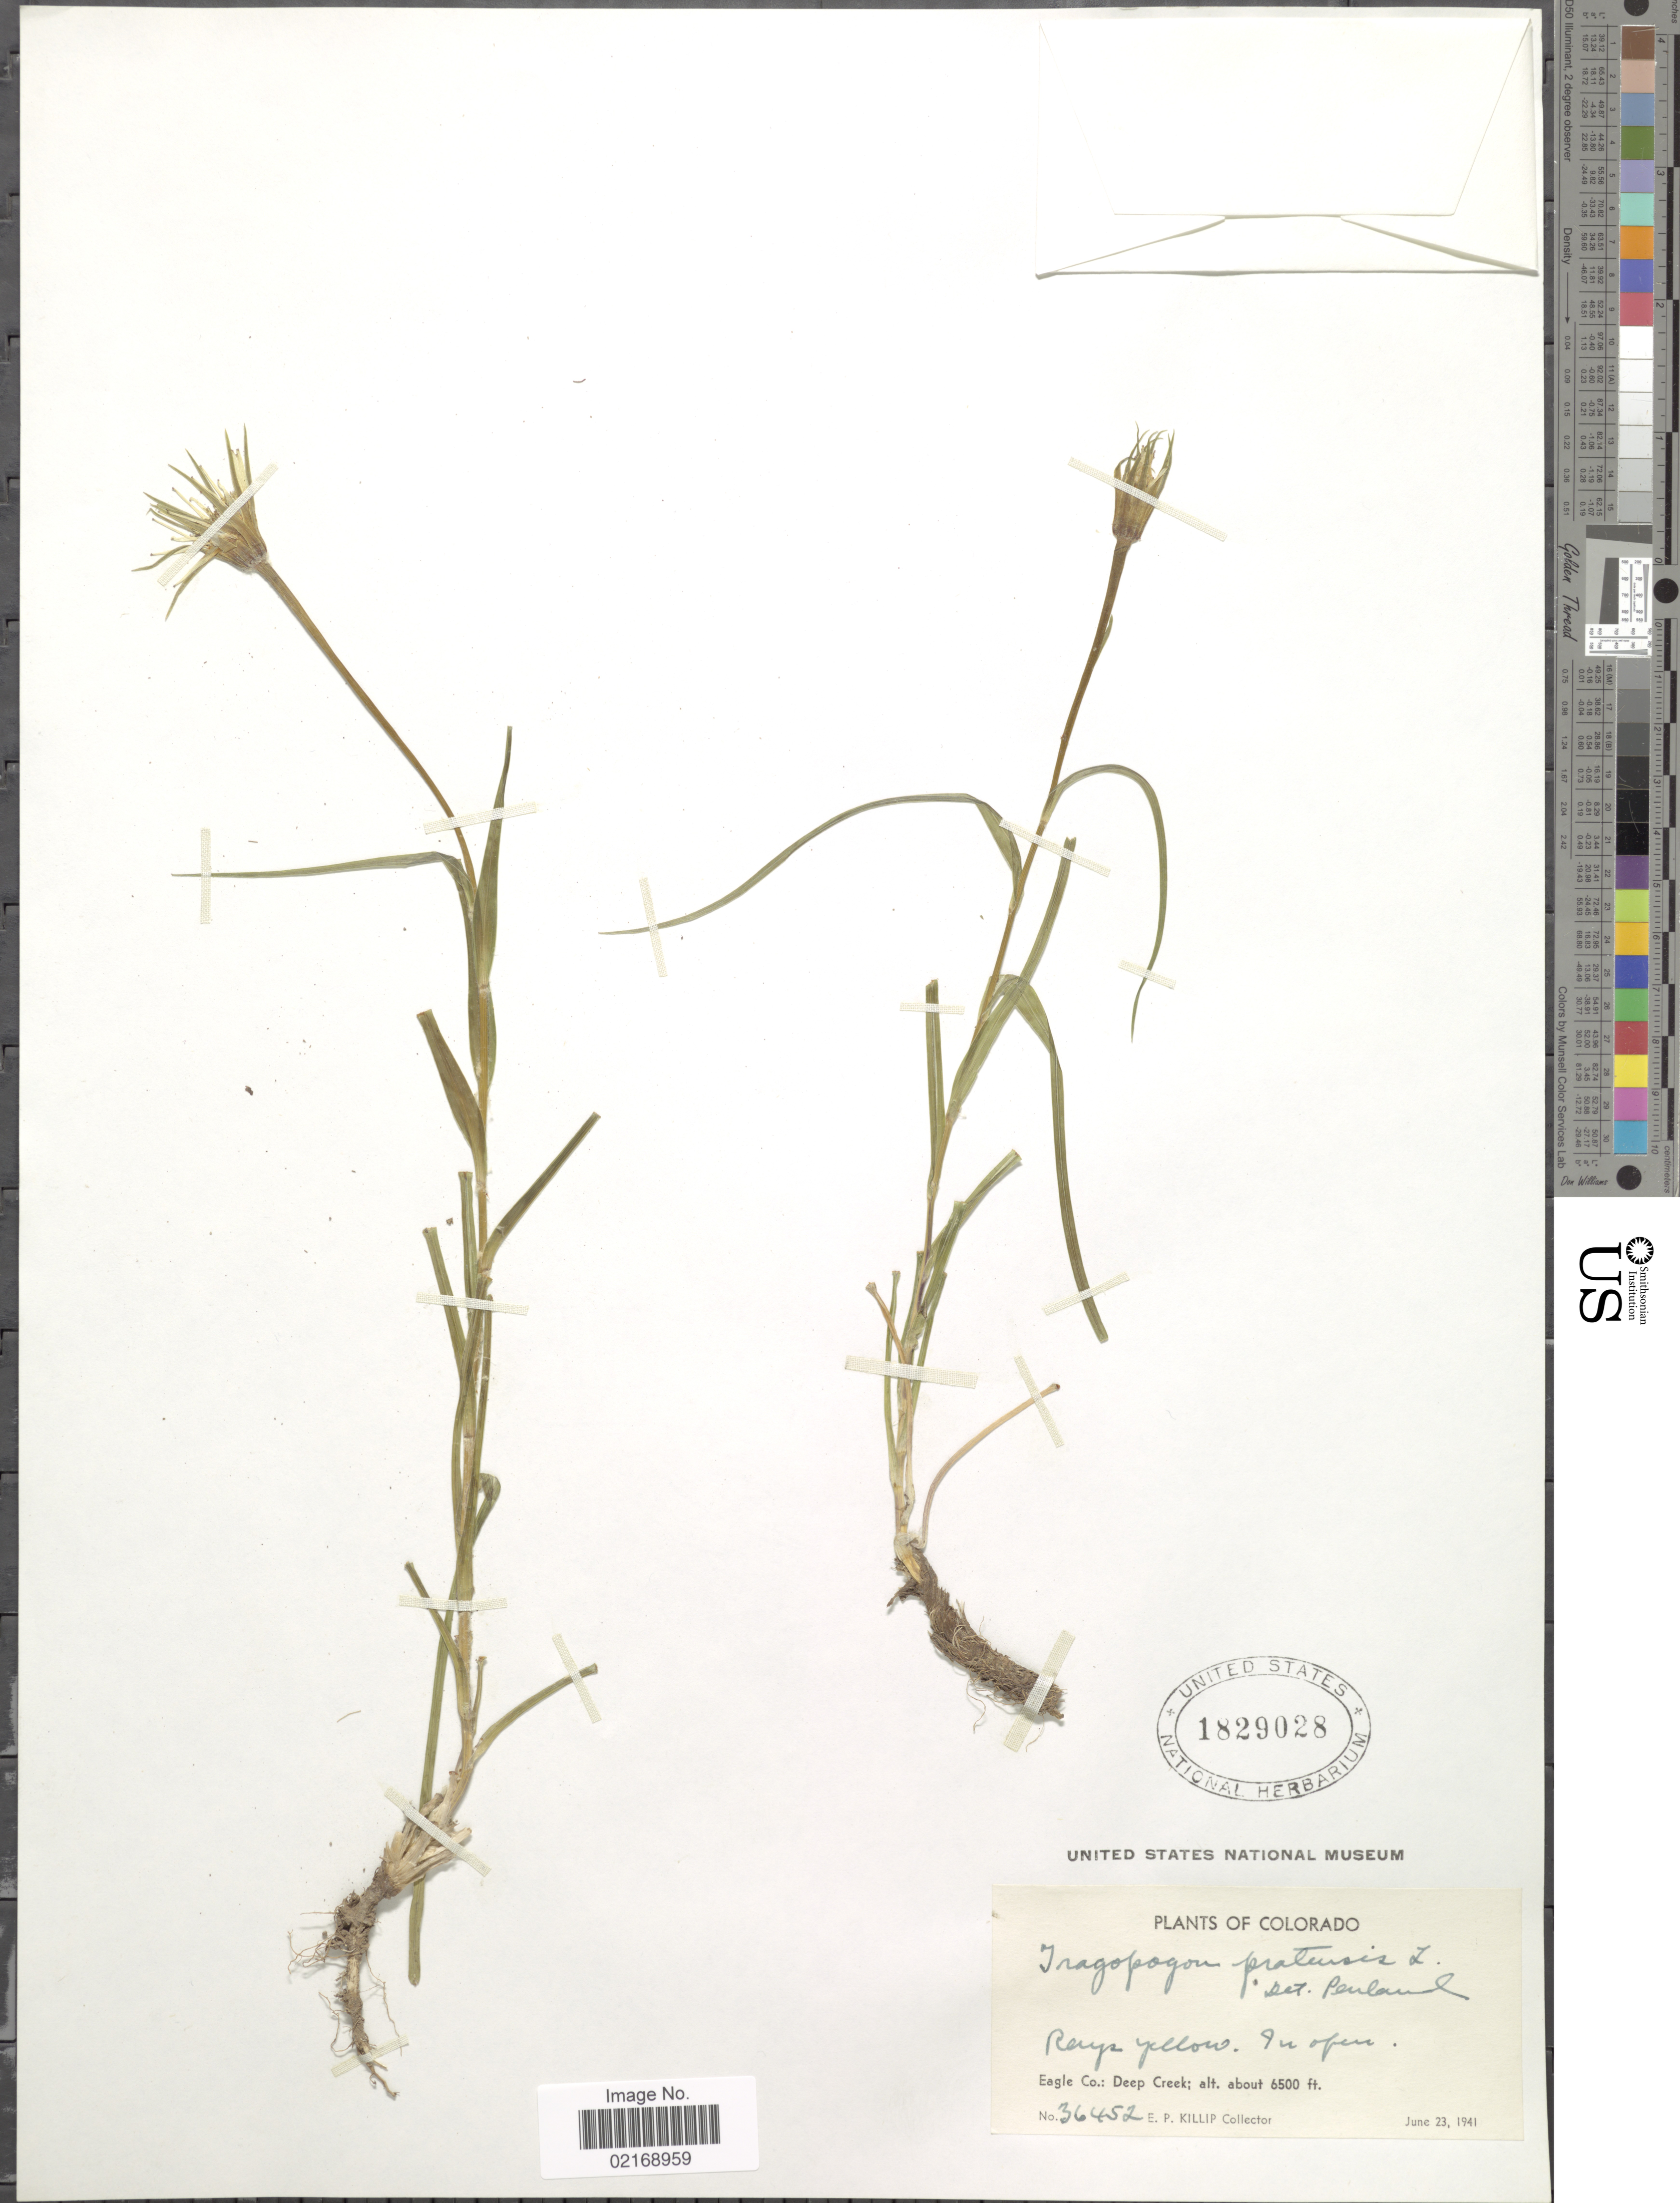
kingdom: Plantae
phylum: Tracheophyta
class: Magnoliopsida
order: Asterales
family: Asteraceae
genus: Tragopogon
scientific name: Tragopogon pratensis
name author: L.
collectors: E. P. Killip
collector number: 36452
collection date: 1941-06-23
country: United States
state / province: Colorado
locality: Eagle Co.: Deep Creek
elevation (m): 1981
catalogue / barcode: US 1829028